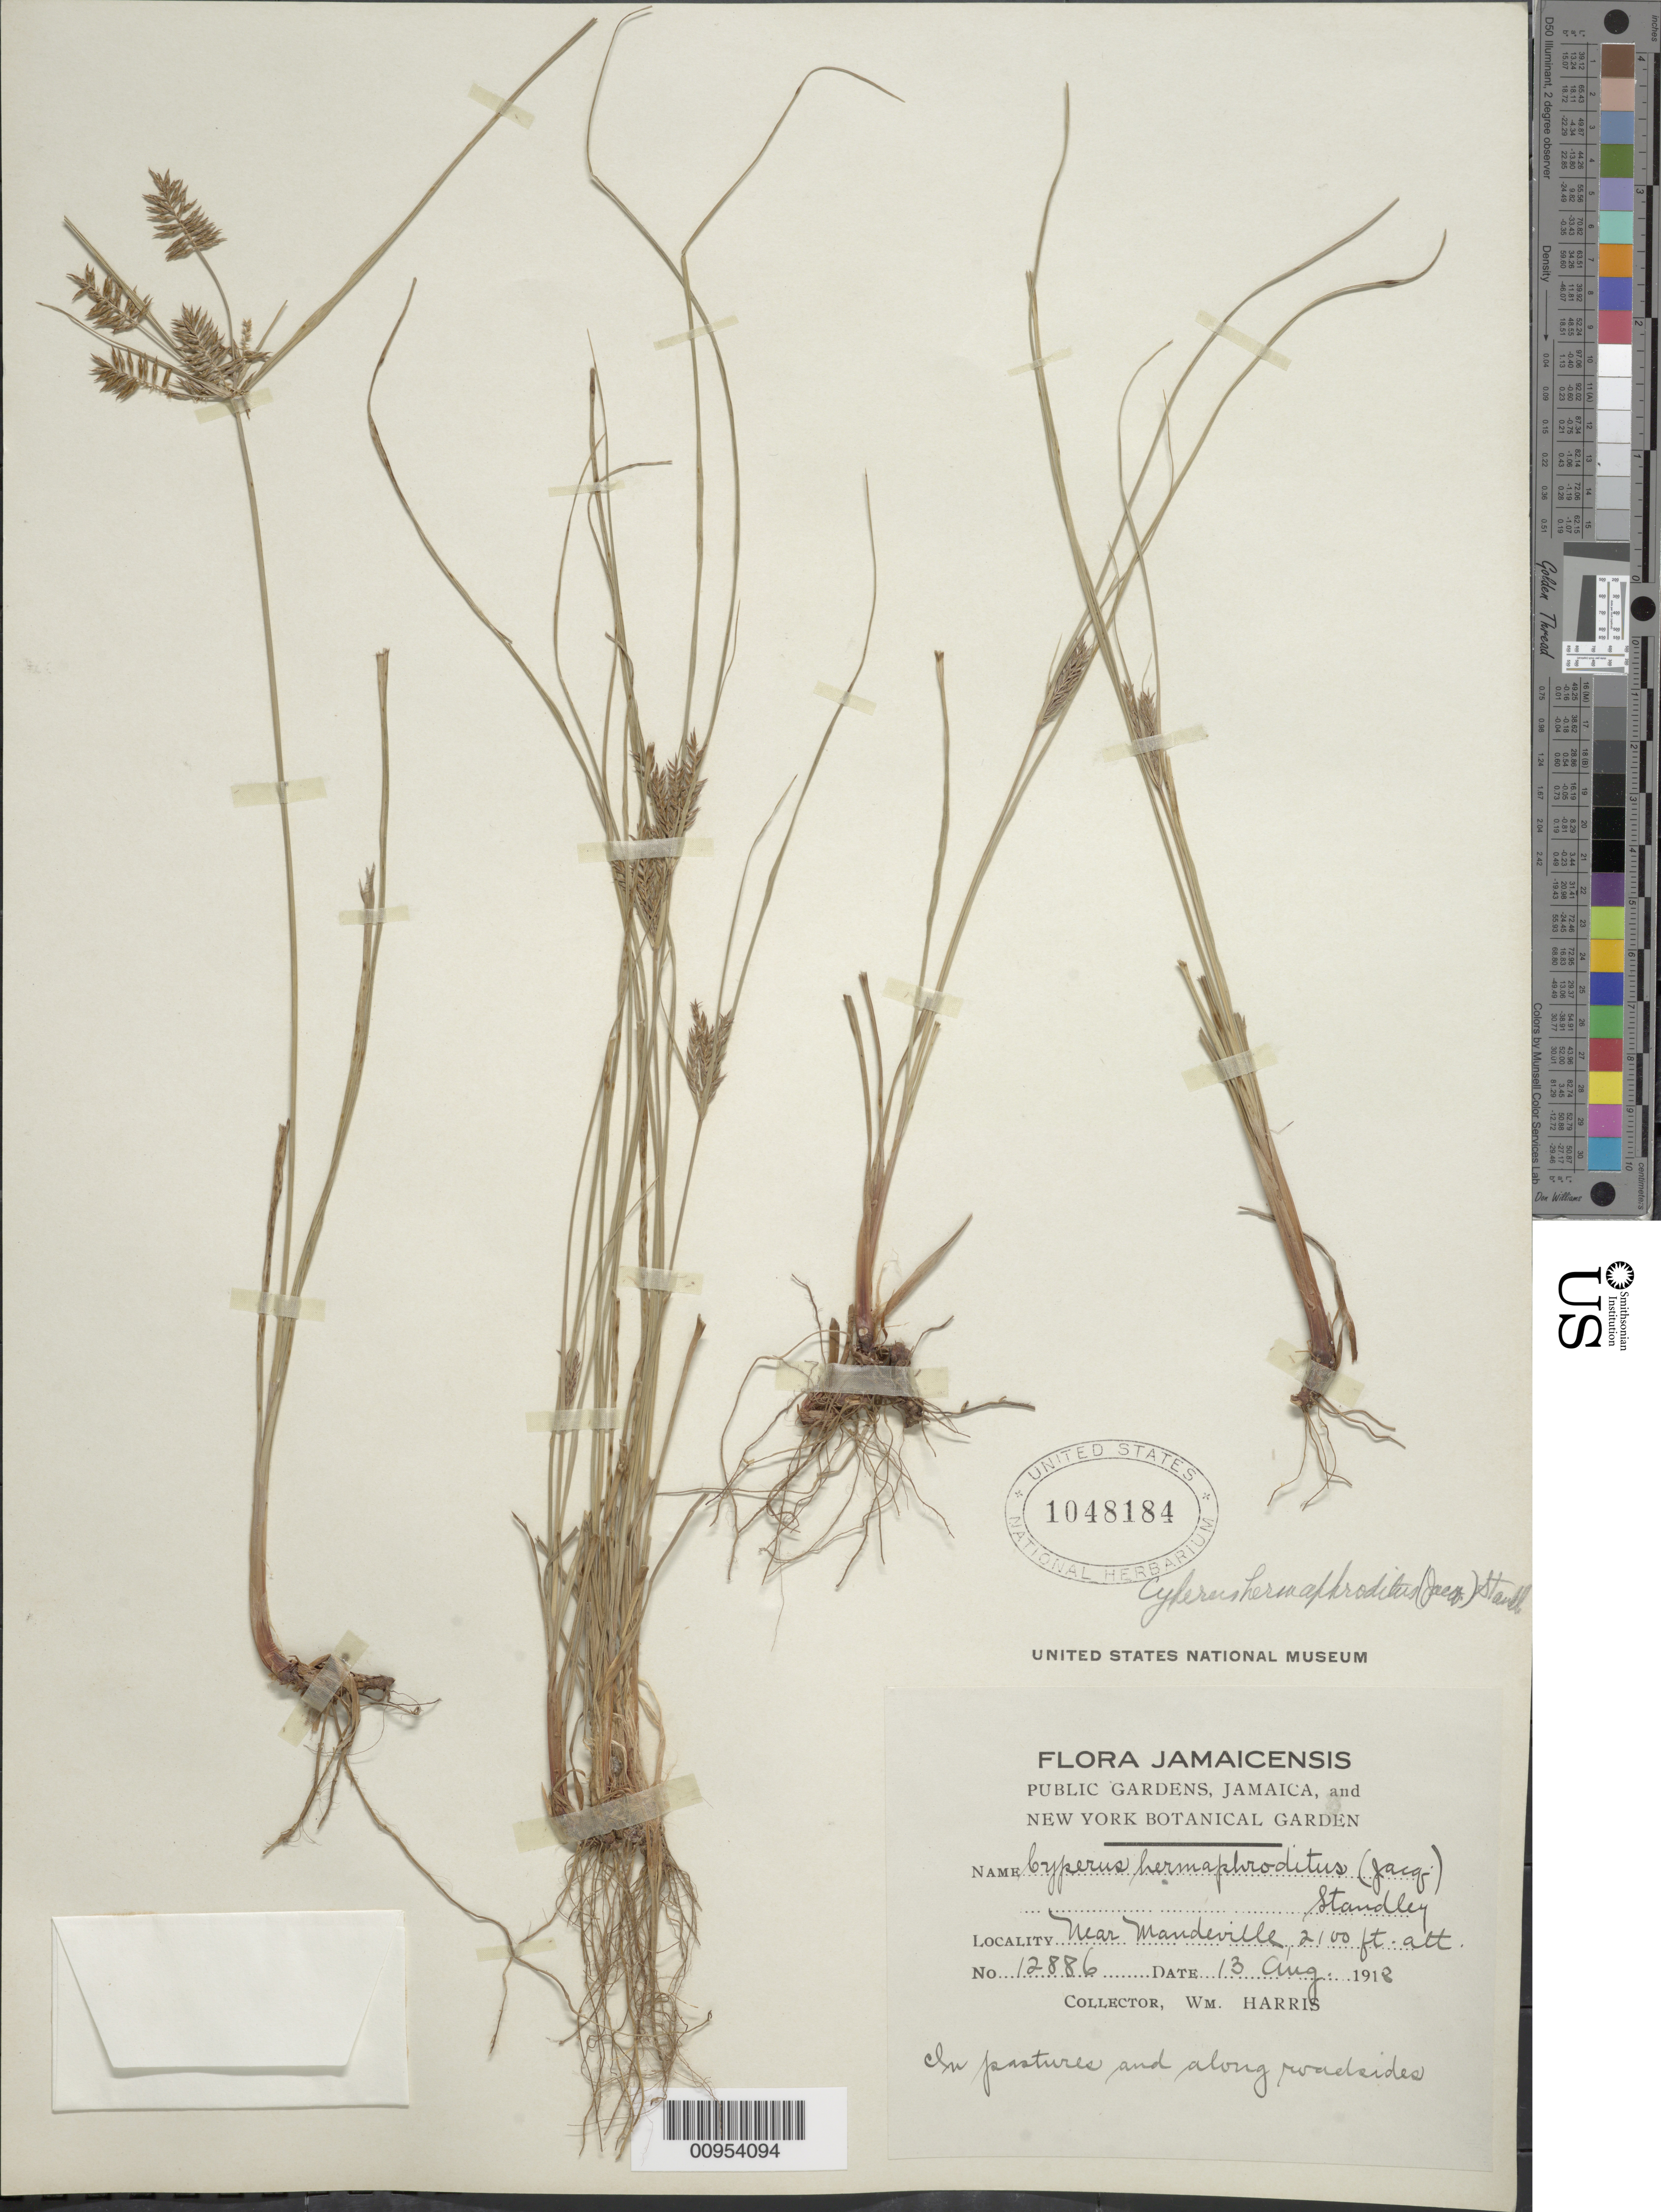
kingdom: Plantae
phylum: Tracheophyta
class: Liliopsida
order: Poales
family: Cyperaceae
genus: Cyperus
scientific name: Cyperus hermaphroditus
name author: (Jacq.) Standl.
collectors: W. H. Harris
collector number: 12886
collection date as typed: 13 Aug 1918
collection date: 1918-08-13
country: Jamaica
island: Jamaica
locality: Pasture and roadsides near Mandeville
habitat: Pasture and roadsides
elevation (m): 640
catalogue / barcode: US 1048184